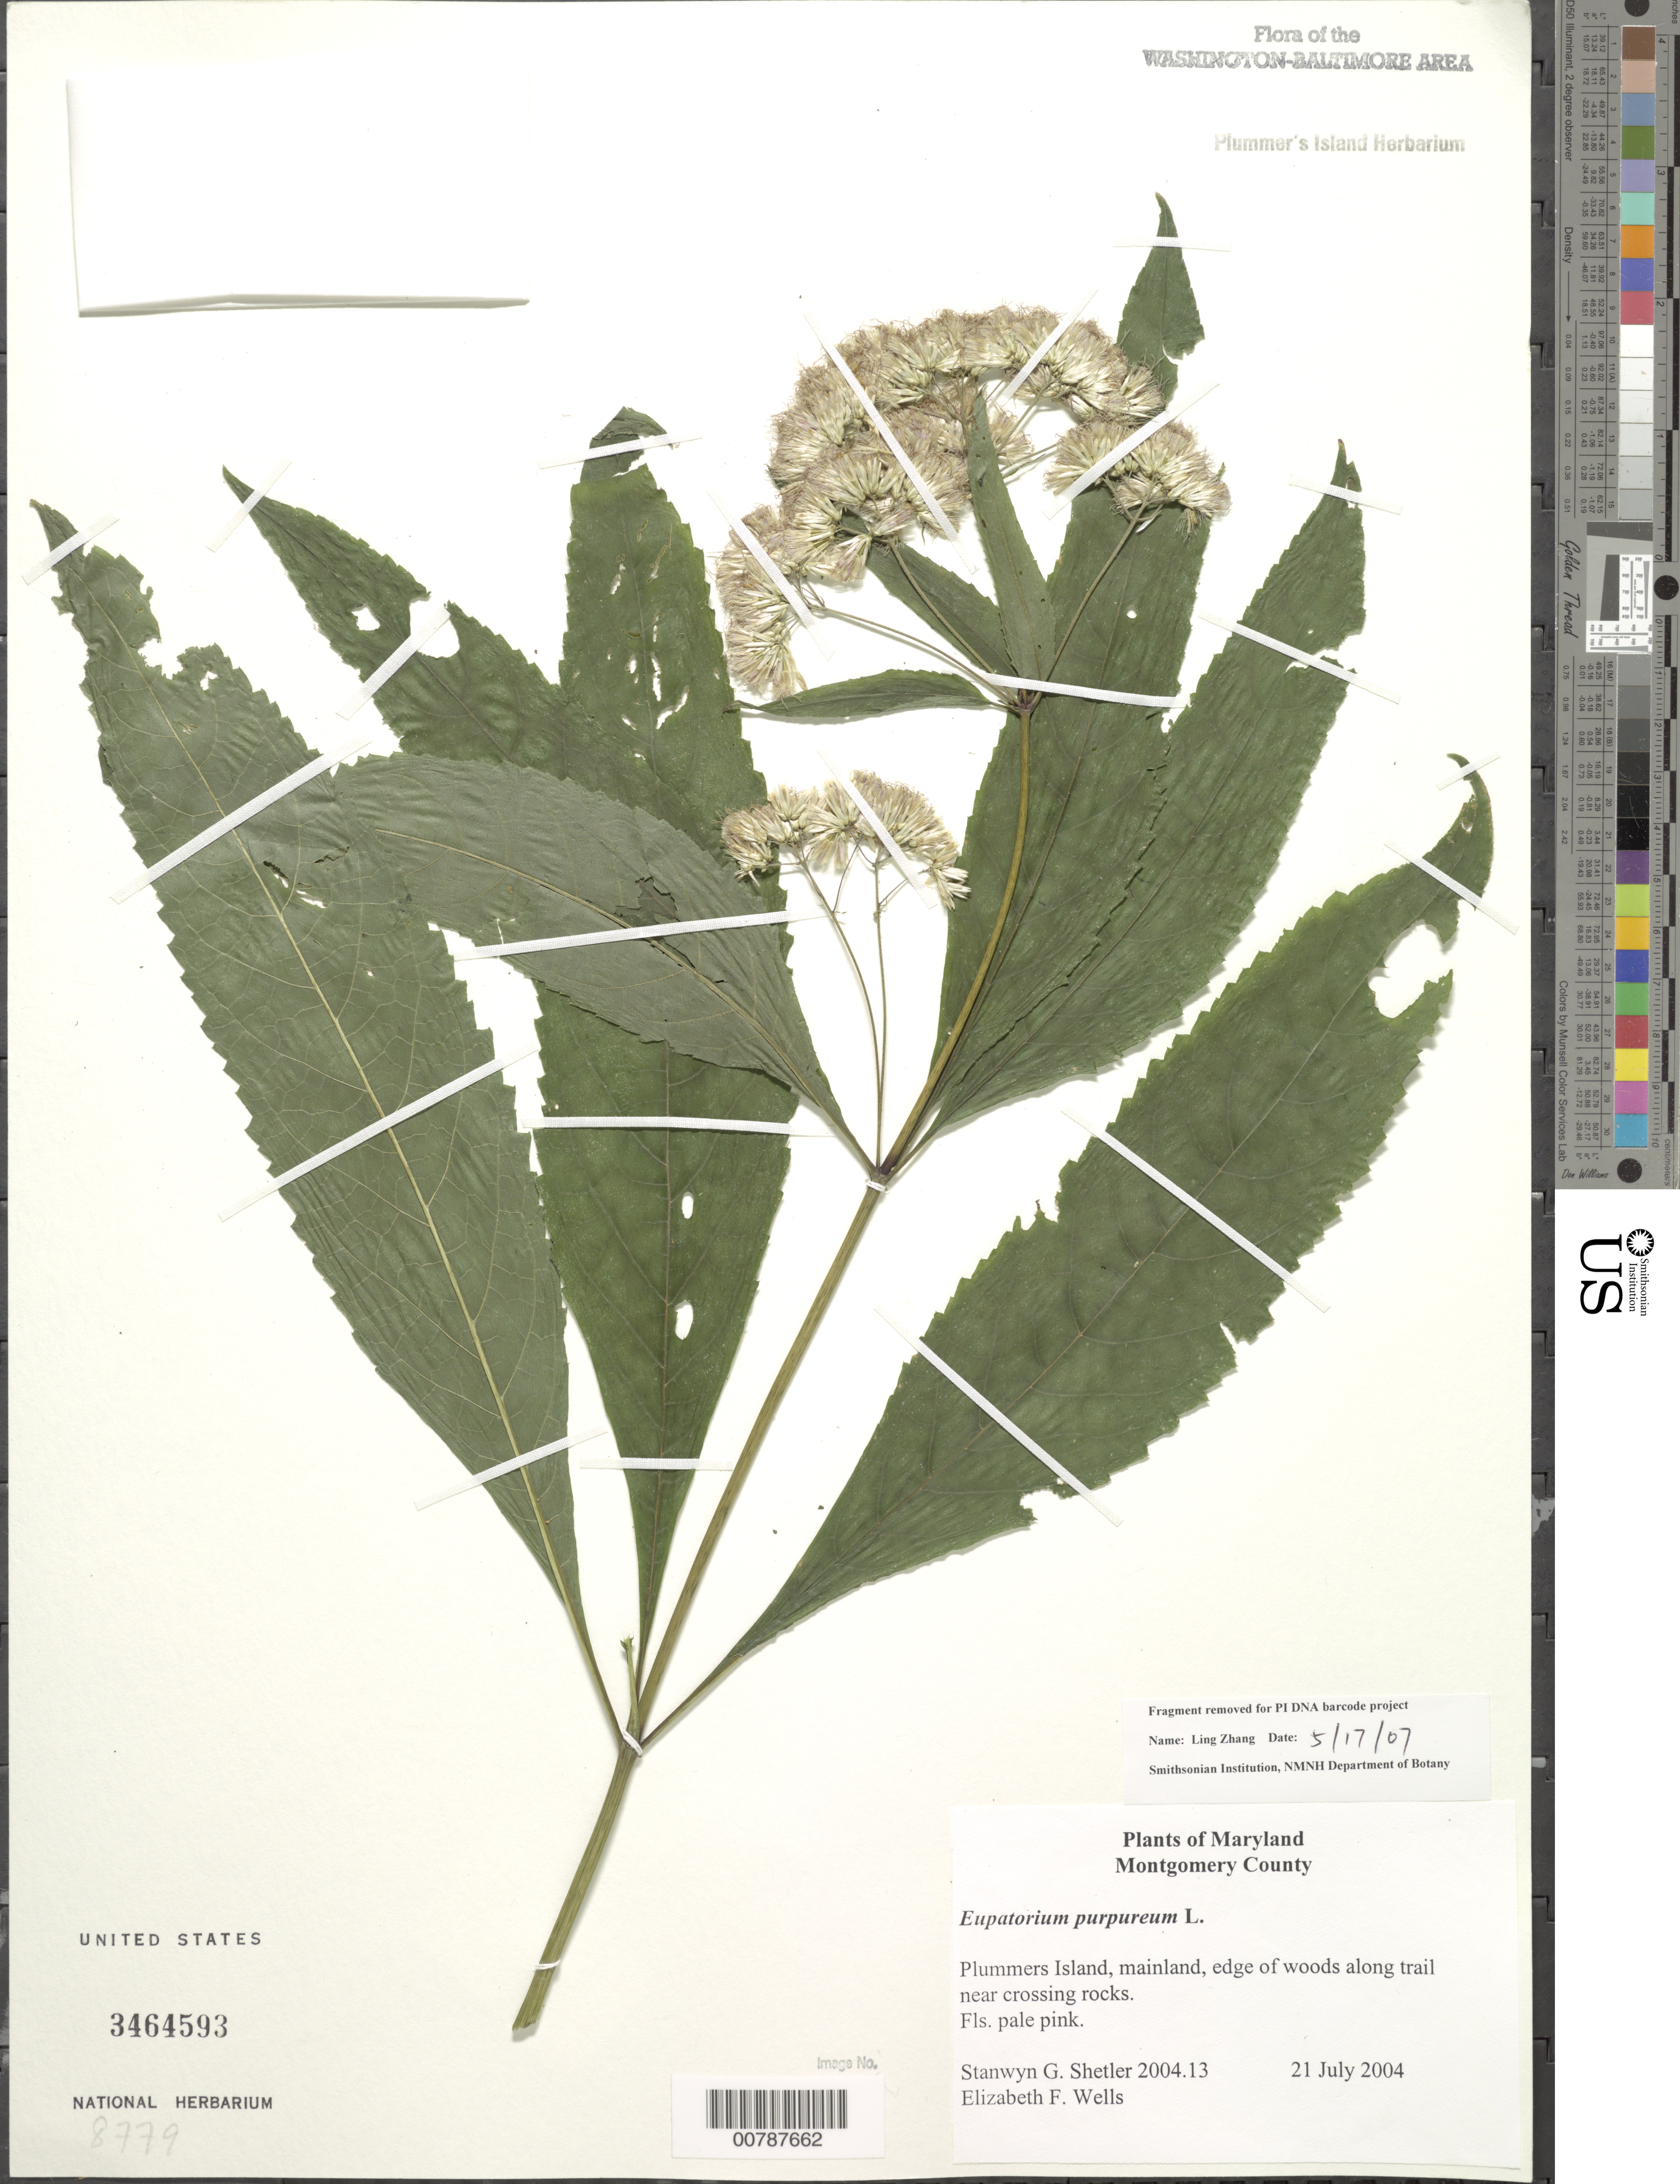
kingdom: Plantae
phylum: Tracheophyta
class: Magnoliopsida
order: Asterales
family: Asteraceae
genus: Eupatorium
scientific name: Eupatorium purpureum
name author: (L.) E.E. Lamont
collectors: S. Shetler & E. F. Wells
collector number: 2004.13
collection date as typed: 21 July 2004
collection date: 2004-07-21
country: United States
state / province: Maryland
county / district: Montgomery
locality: Plummer's Island, mainland C. & O. Canal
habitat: Edge of woods along trail near crossing rocks.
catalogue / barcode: US 3464593